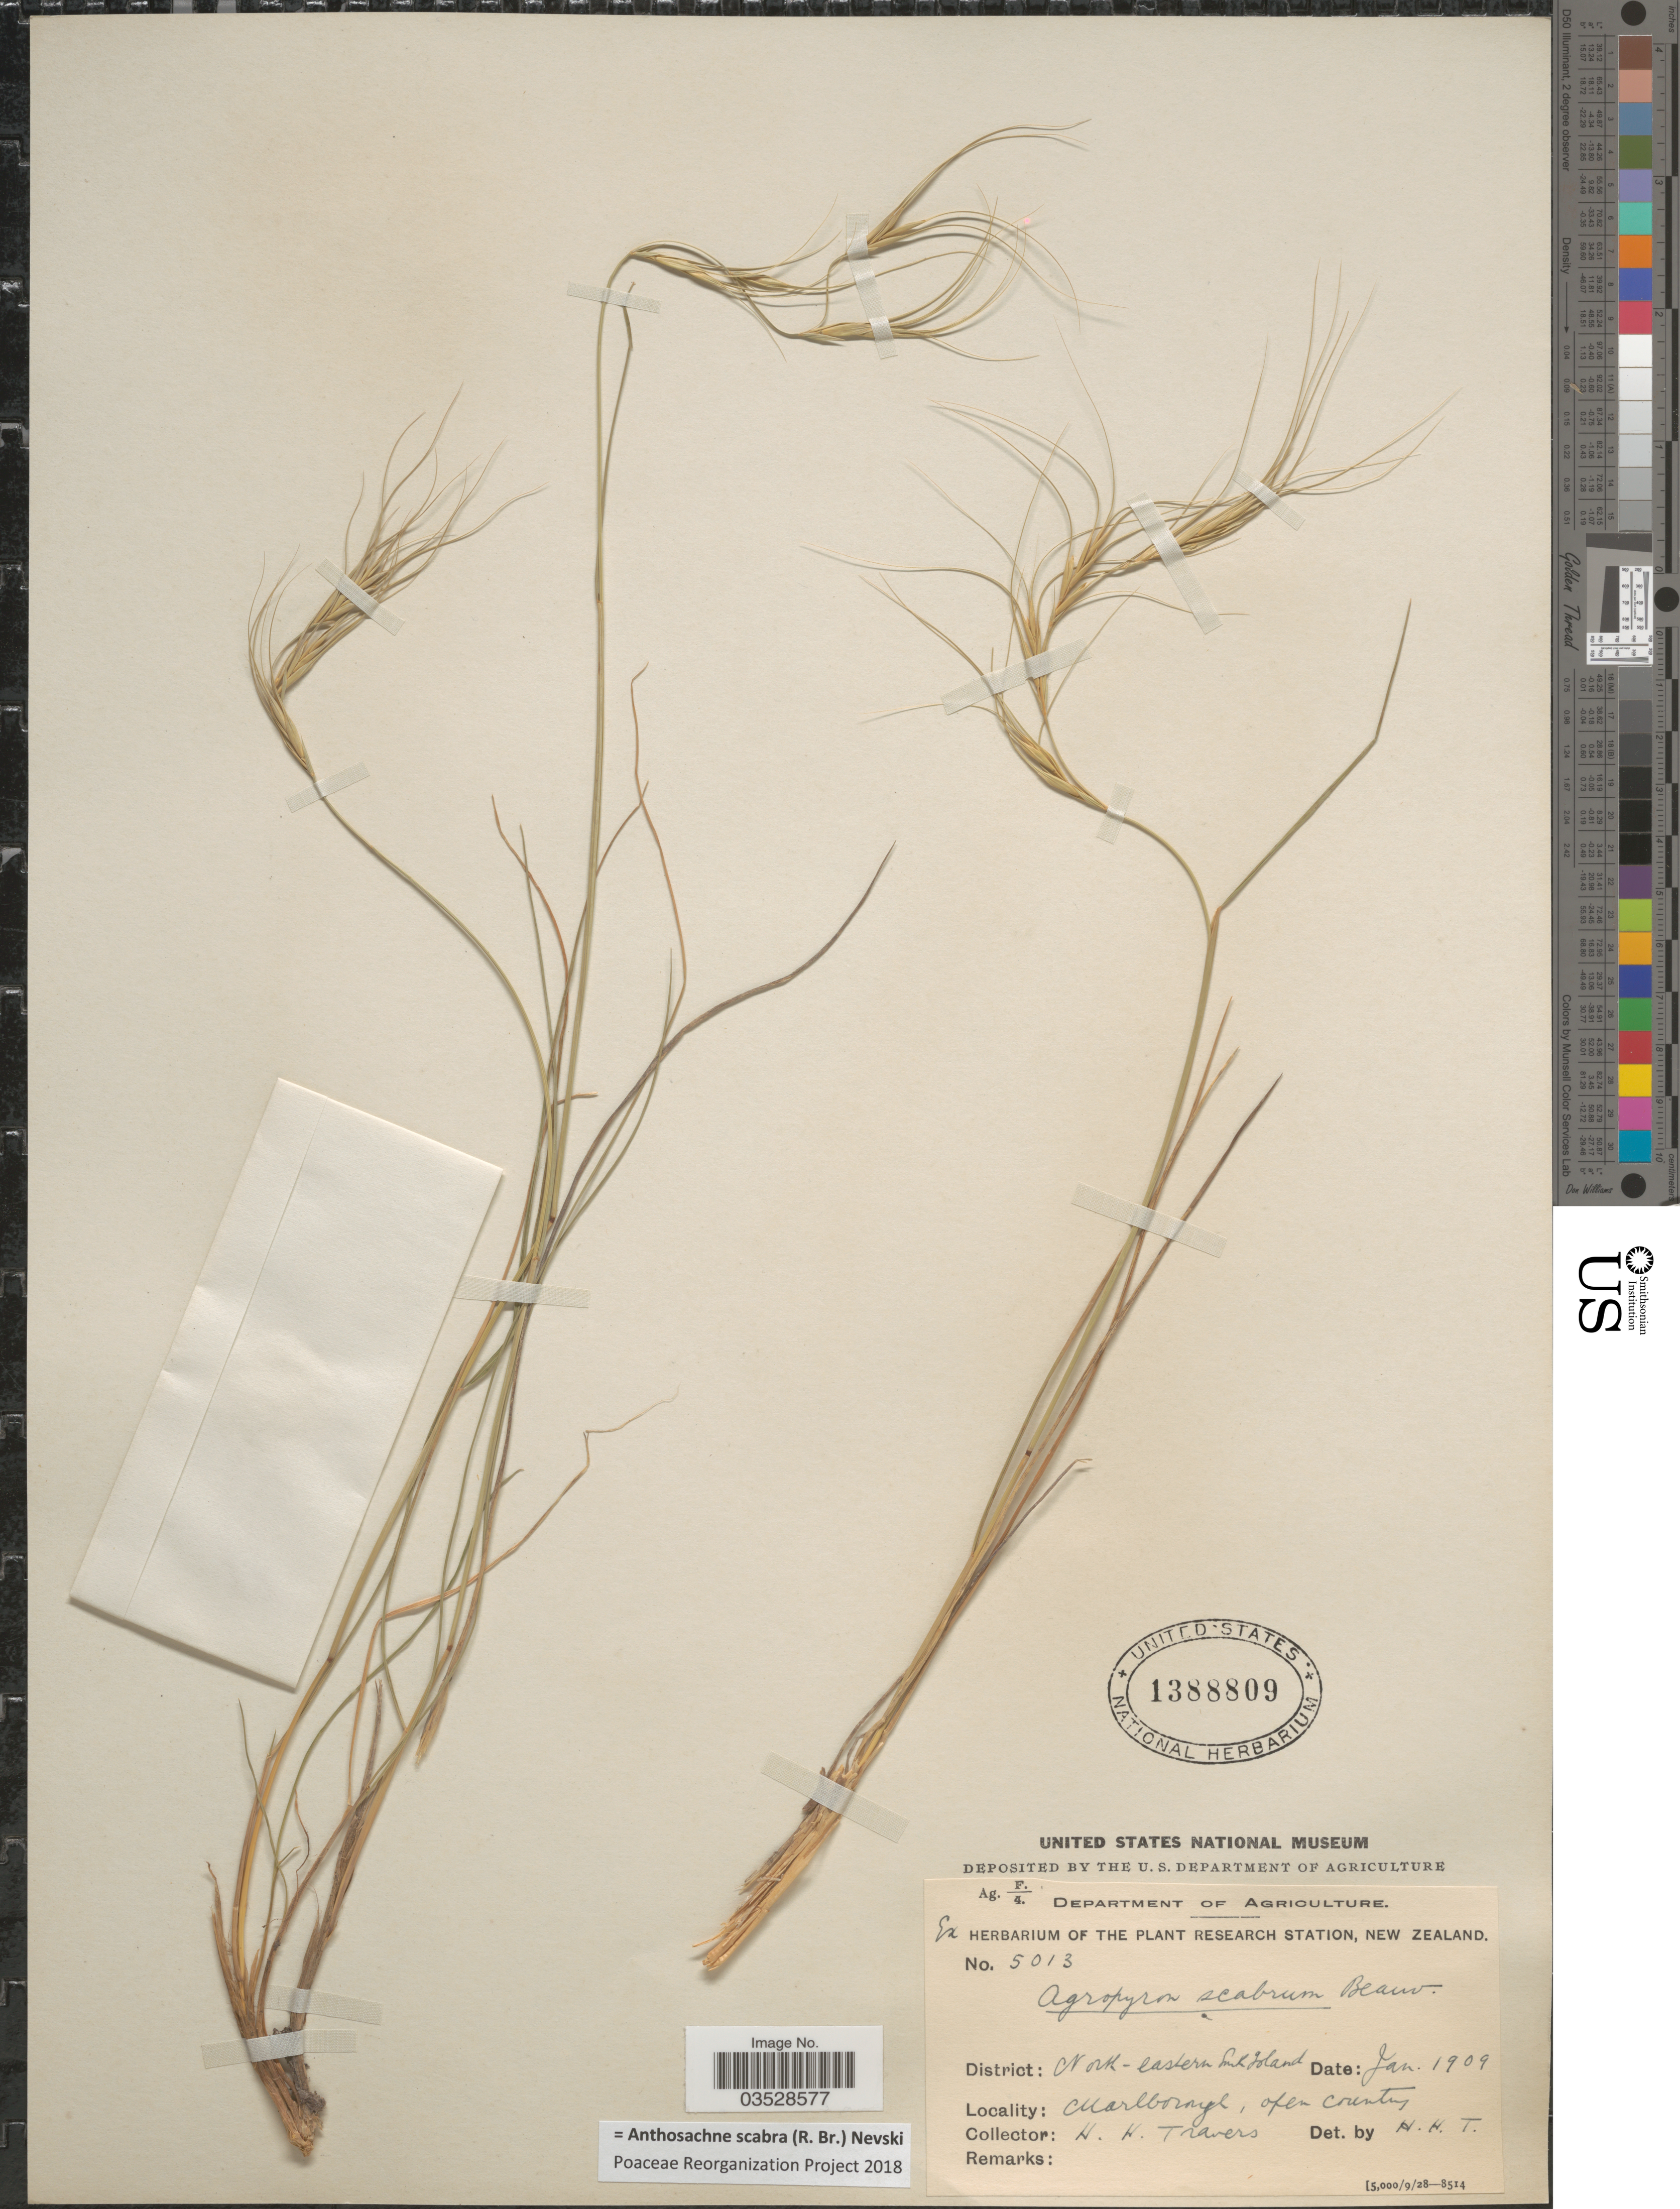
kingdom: Plantae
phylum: Tracheophyta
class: Liliopsida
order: Poales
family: Poaceae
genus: Anthosachne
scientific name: Anthosachne scabra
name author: (R. Br.) Nevski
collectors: H. Travers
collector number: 5013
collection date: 1909-01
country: New Zealand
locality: District: North-eastern South Island. Marlborough, open county.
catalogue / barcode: US 1388809